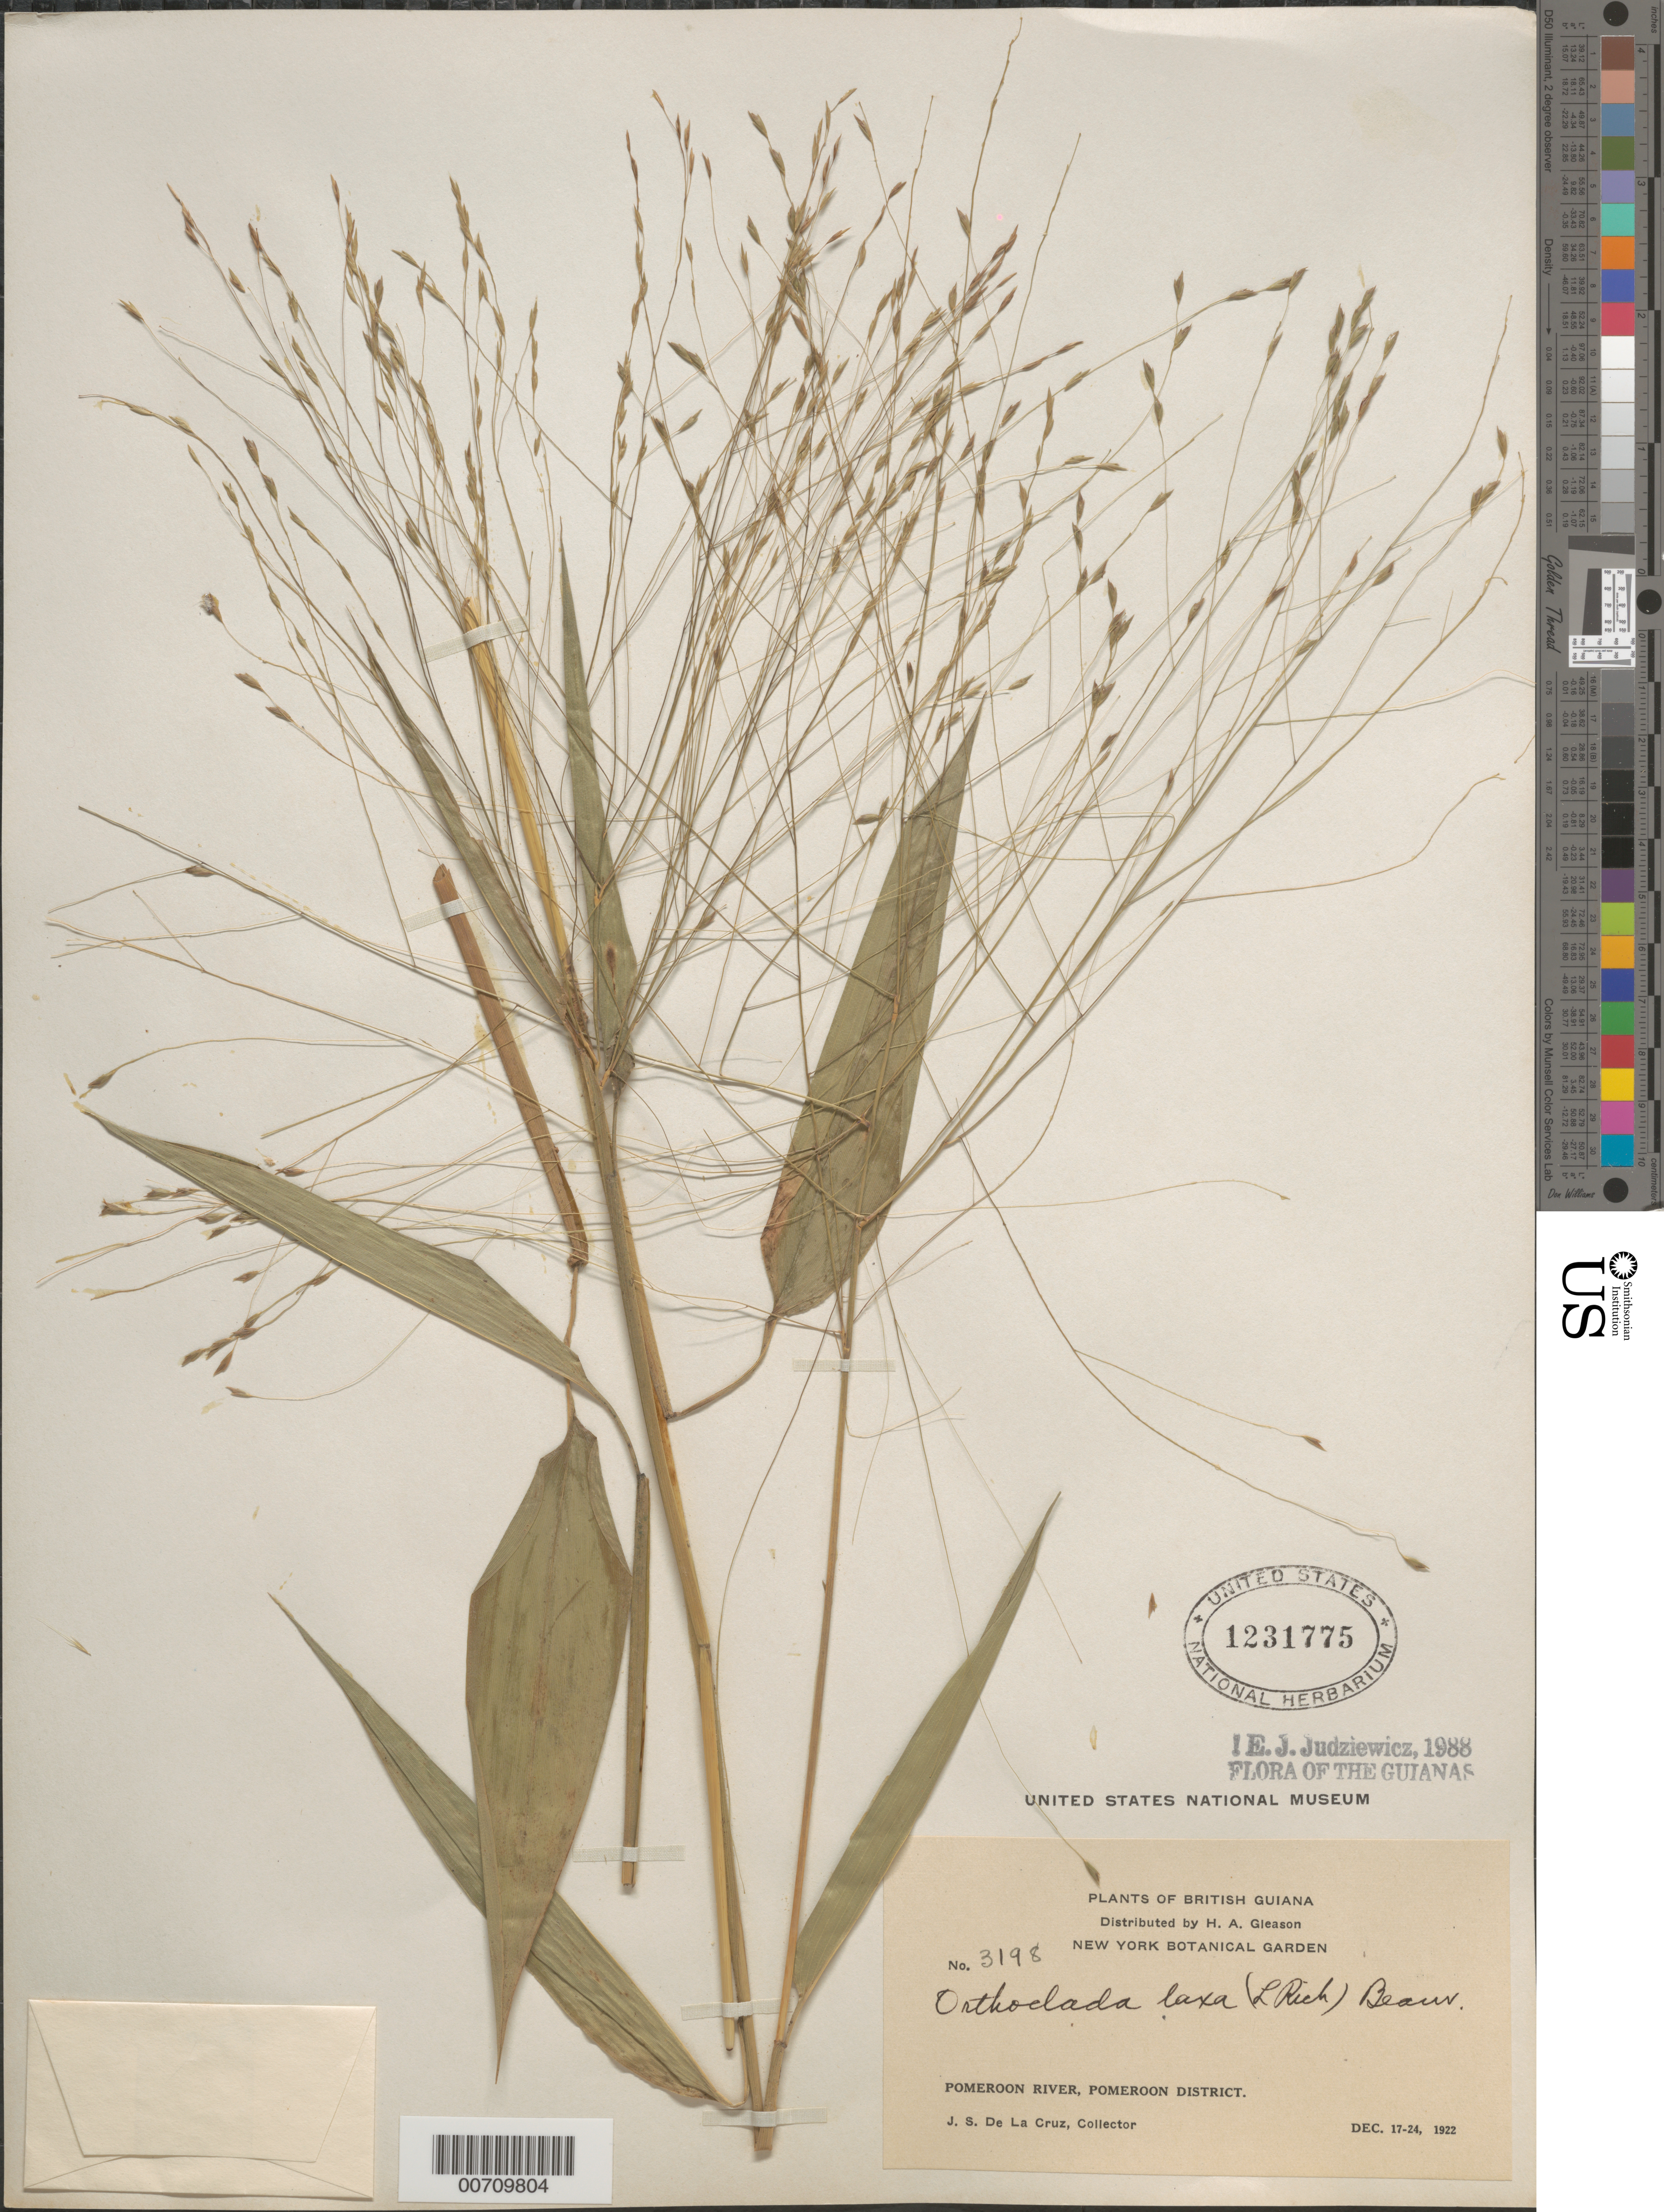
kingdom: Plantae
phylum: Tracheophyta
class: Liliopsida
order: Poales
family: Poaceae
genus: Orthoclada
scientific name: Orthoclada laxa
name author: P. Beauv.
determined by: Judziewicz, E. J.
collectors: J. S. de la Cruz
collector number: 3198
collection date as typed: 17-Dec-22 to 24-Dec-22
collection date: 1922-12-17/1922-12-24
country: Guyana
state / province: Pomeroon-Supenaam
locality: Pomeroon R.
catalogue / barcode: US 1231775